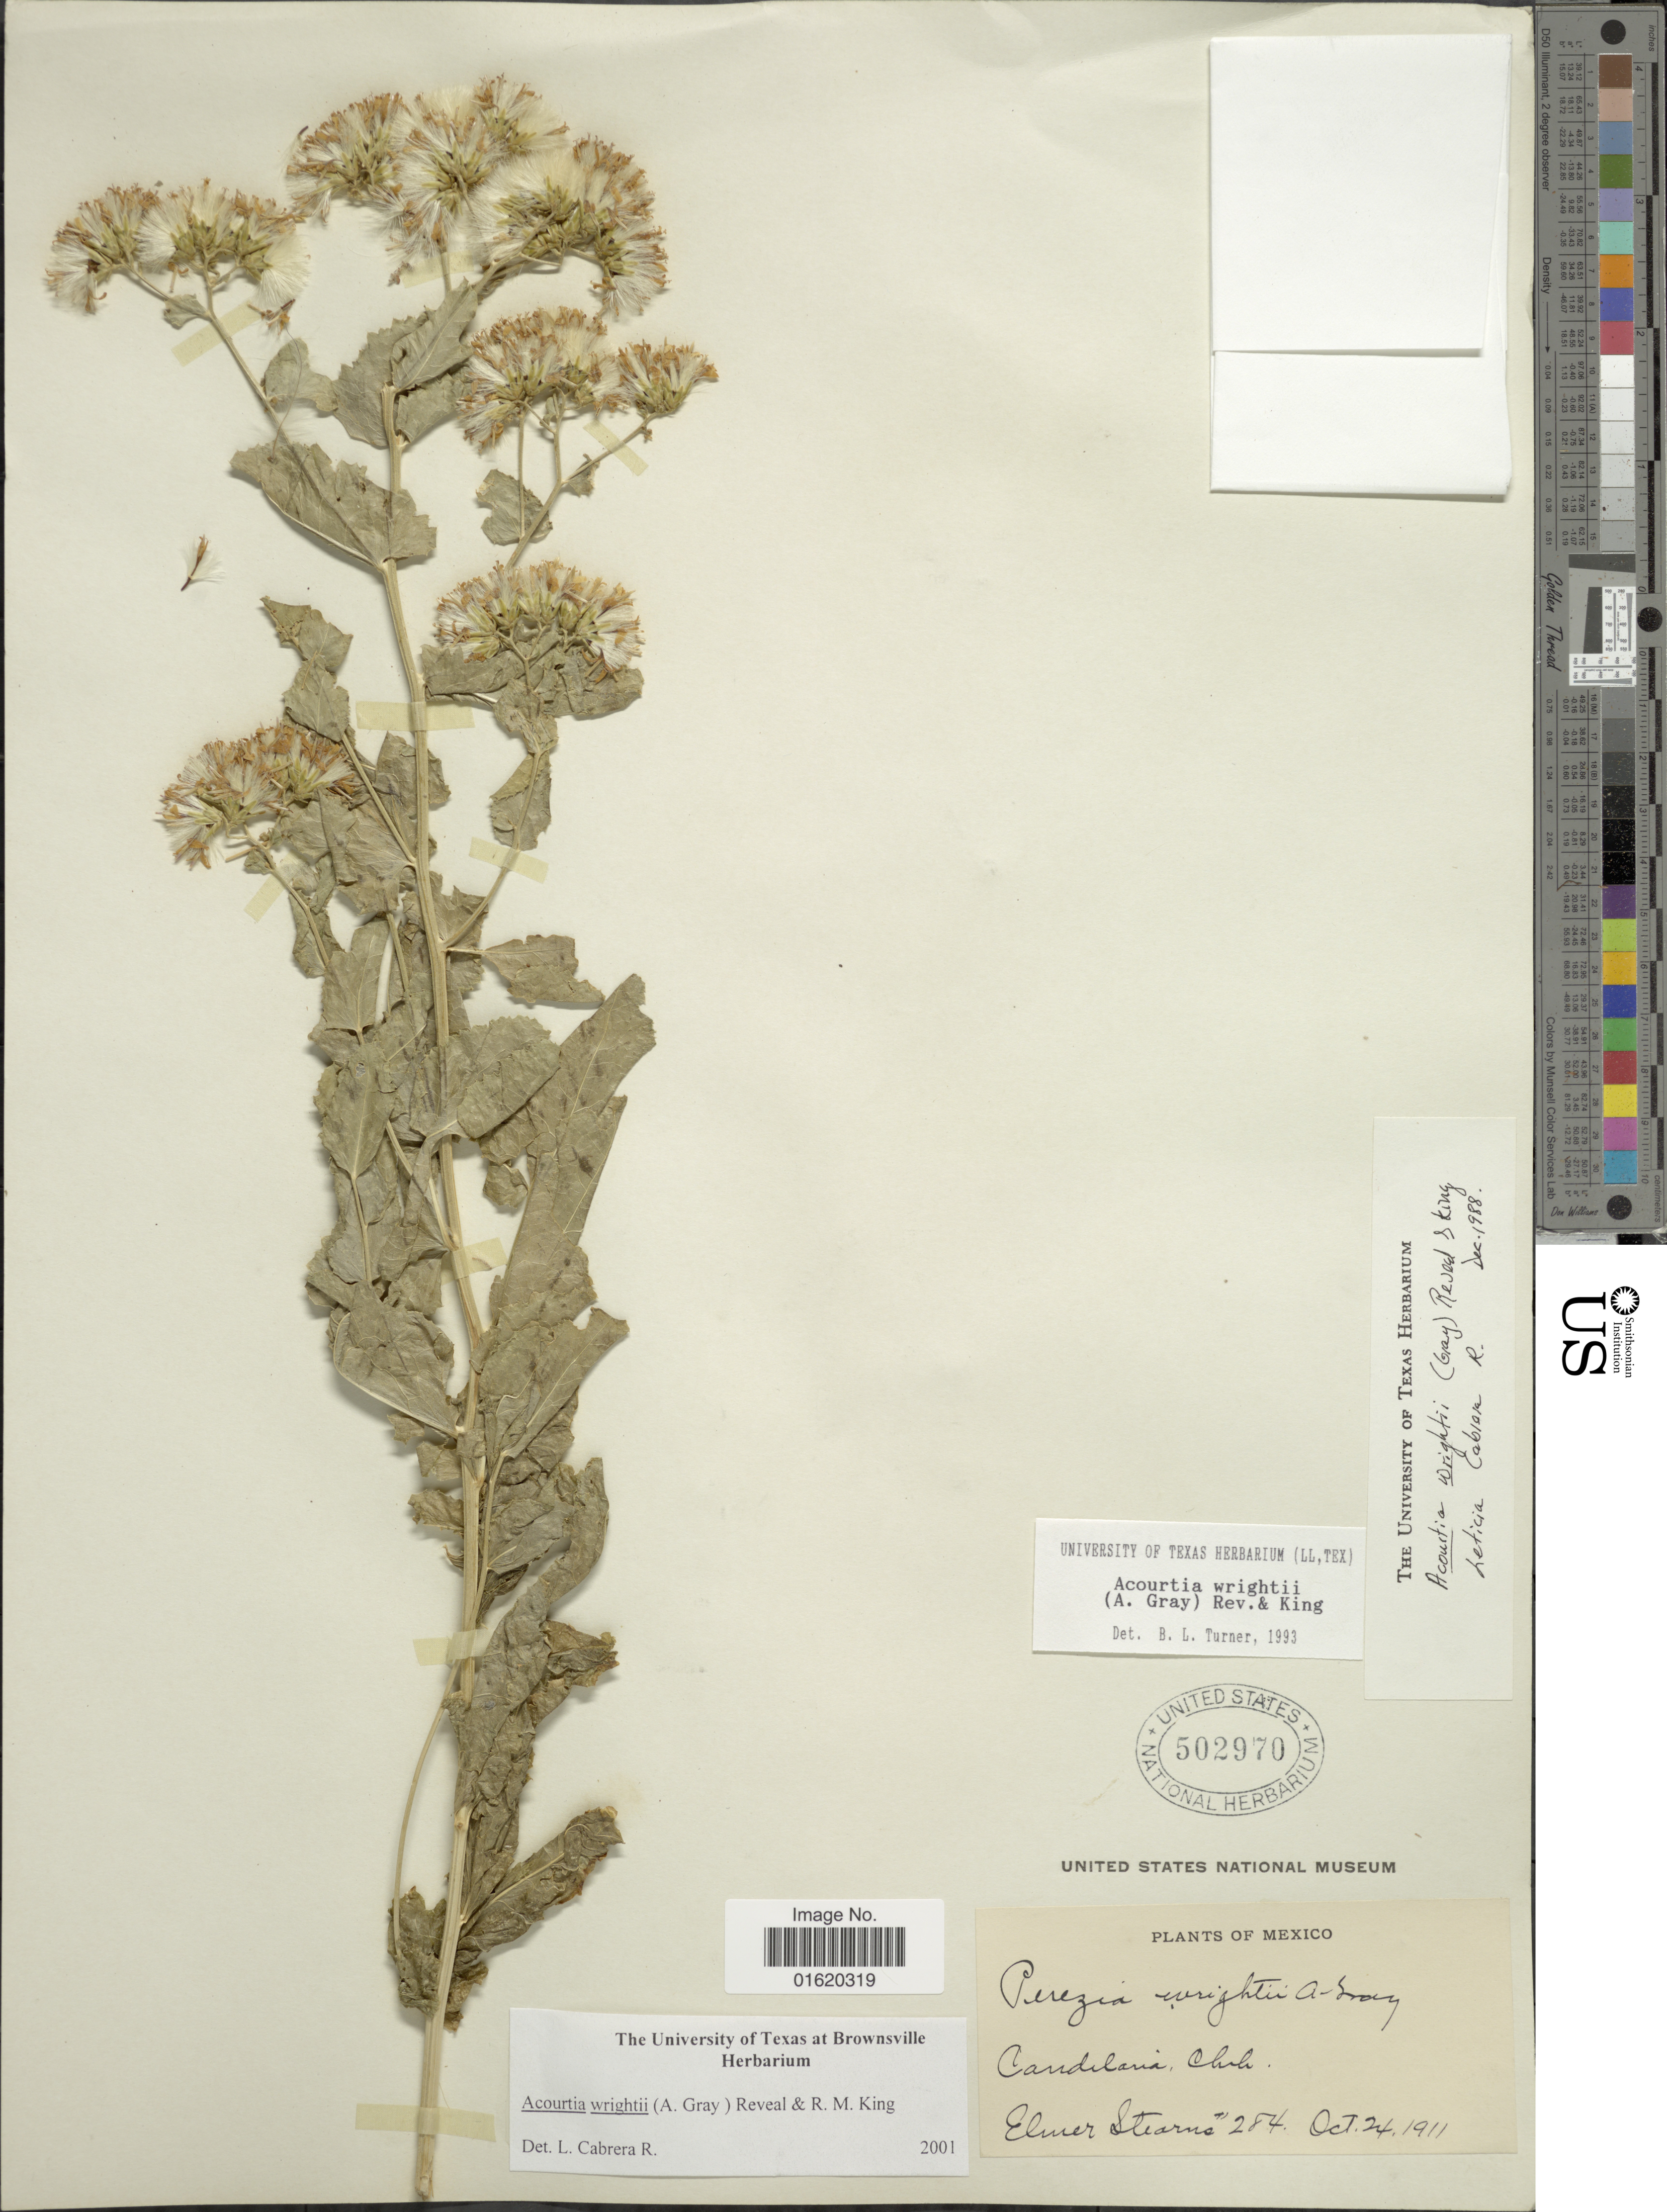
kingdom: Plantae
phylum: Tracheophyta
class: Magnoliopsida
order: Asterales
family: Asteraceae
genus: Acourtia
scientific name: Acourtia wrightii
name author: (A. Gray) Reveal & R.M. King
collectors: E. Stearns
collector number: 284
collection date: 1911-10-24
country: Mexico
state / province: Chihuahua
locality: Candilaria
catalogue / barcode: US 502970